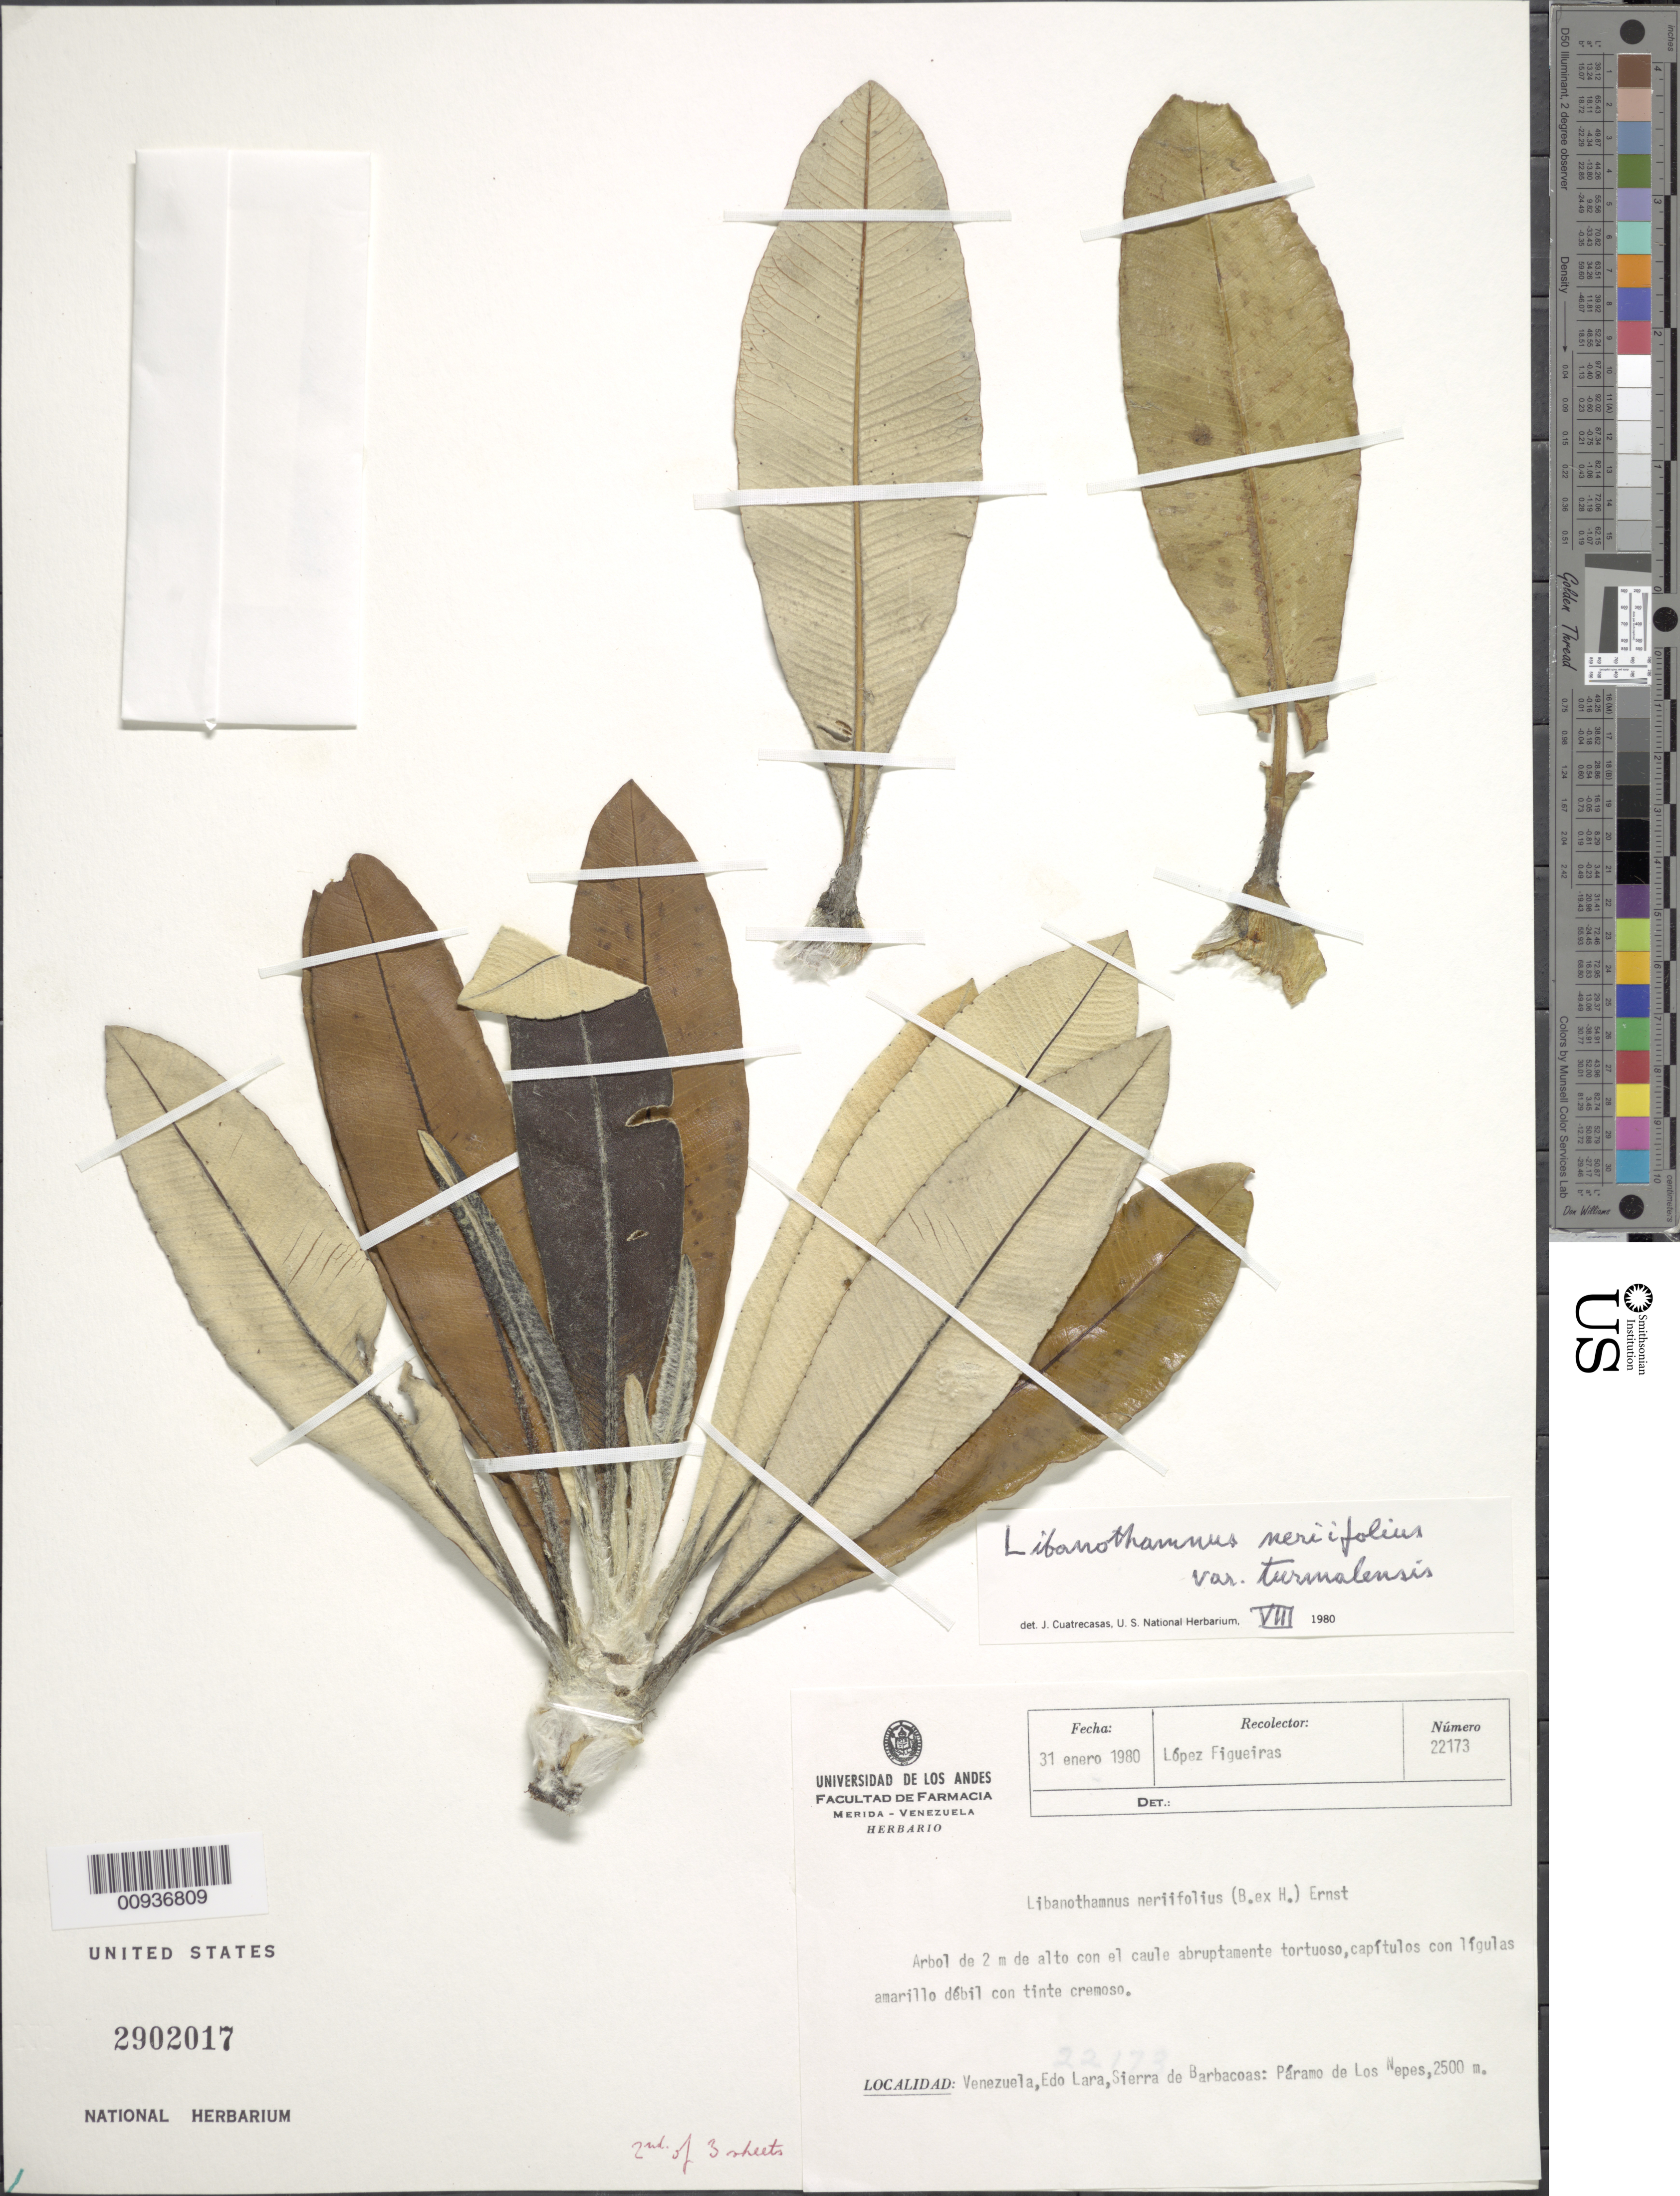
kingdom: Plantae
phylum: Tracheophyta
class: Magnoliopsida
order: Asterales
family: Asteraceae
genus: Libanothamnus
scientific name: Libanothamnus neriifolius var. turmalensis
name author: Cuatrec.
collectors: M. López Figueiras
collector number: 22173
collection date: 1980-01-31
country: Venezuela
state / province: Lara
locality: Sierra de Barbacoas, Paramo de Los Nepes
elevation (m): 2500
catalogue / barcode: US 2902017